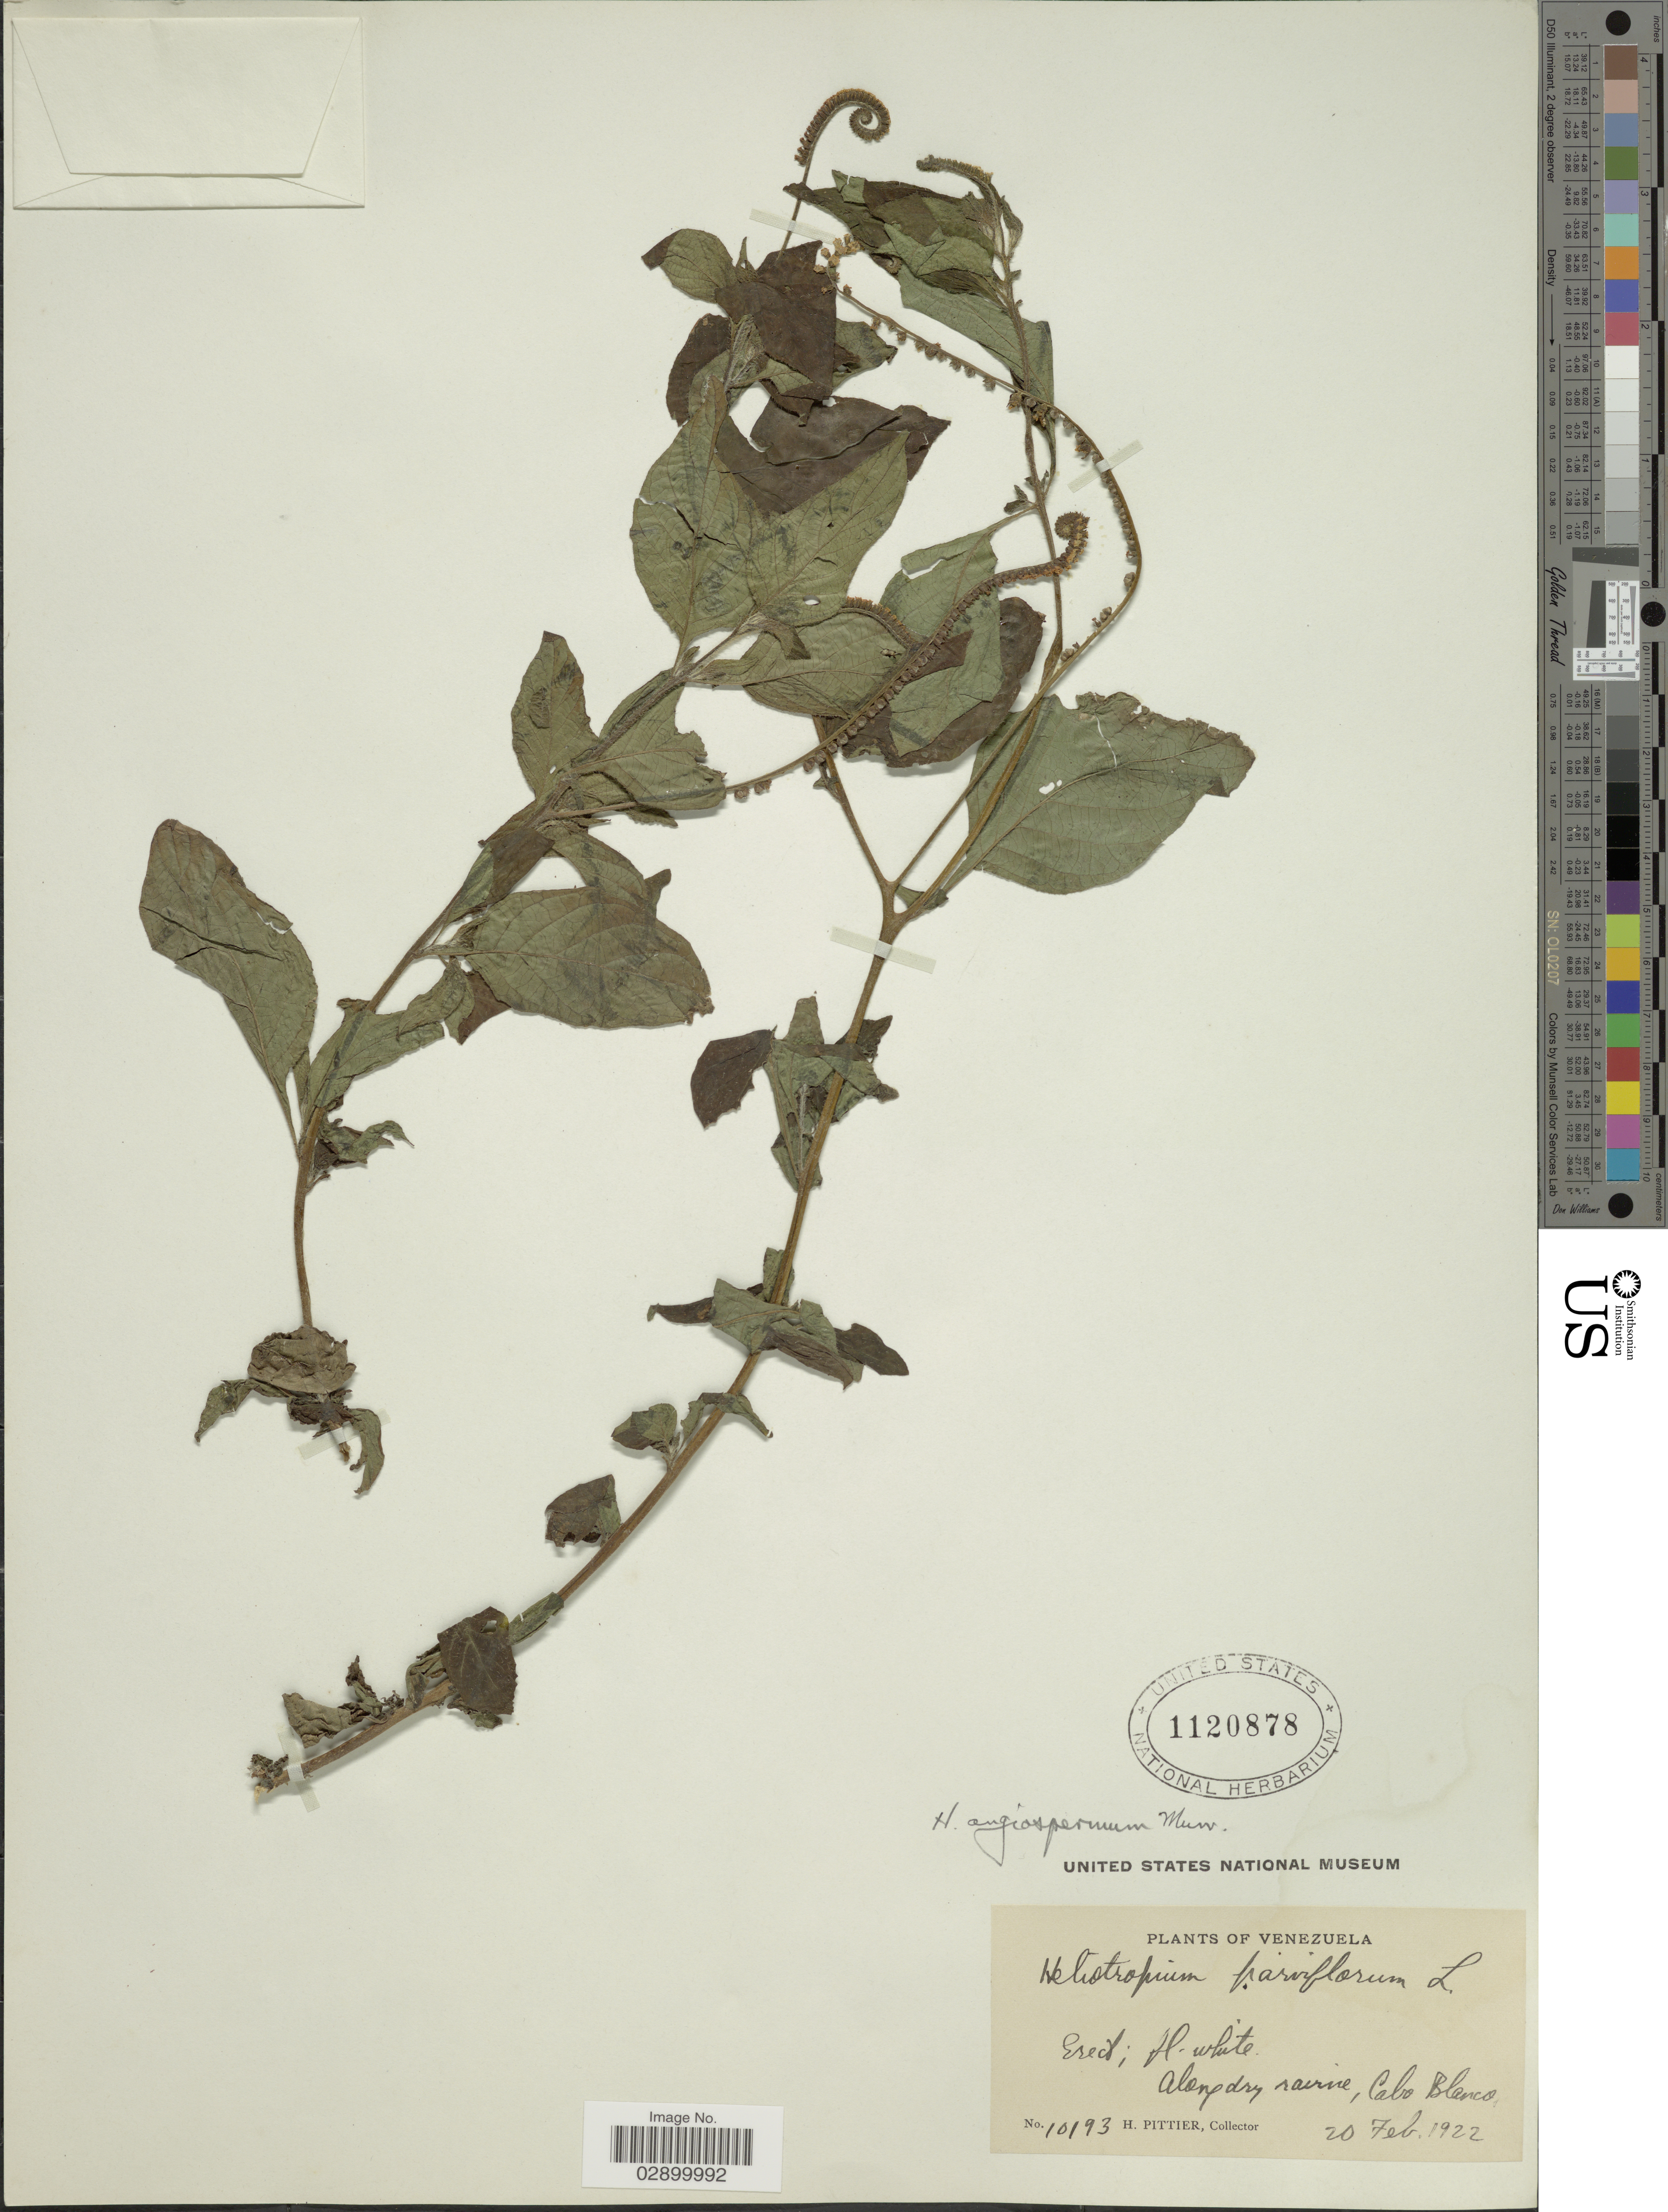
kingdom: Plantae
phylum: Tracheophyta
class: Magnoliopsida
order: Boraginales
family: Heliotropiaceae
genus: Heliotropium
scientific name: Heliotropium angiospermum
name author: Murray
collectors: H. F. Pittier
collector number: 10193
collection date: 1922-02-20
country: Venezuela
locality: Along dry ravine, Cabo Blanco.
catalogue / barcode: US 1120878